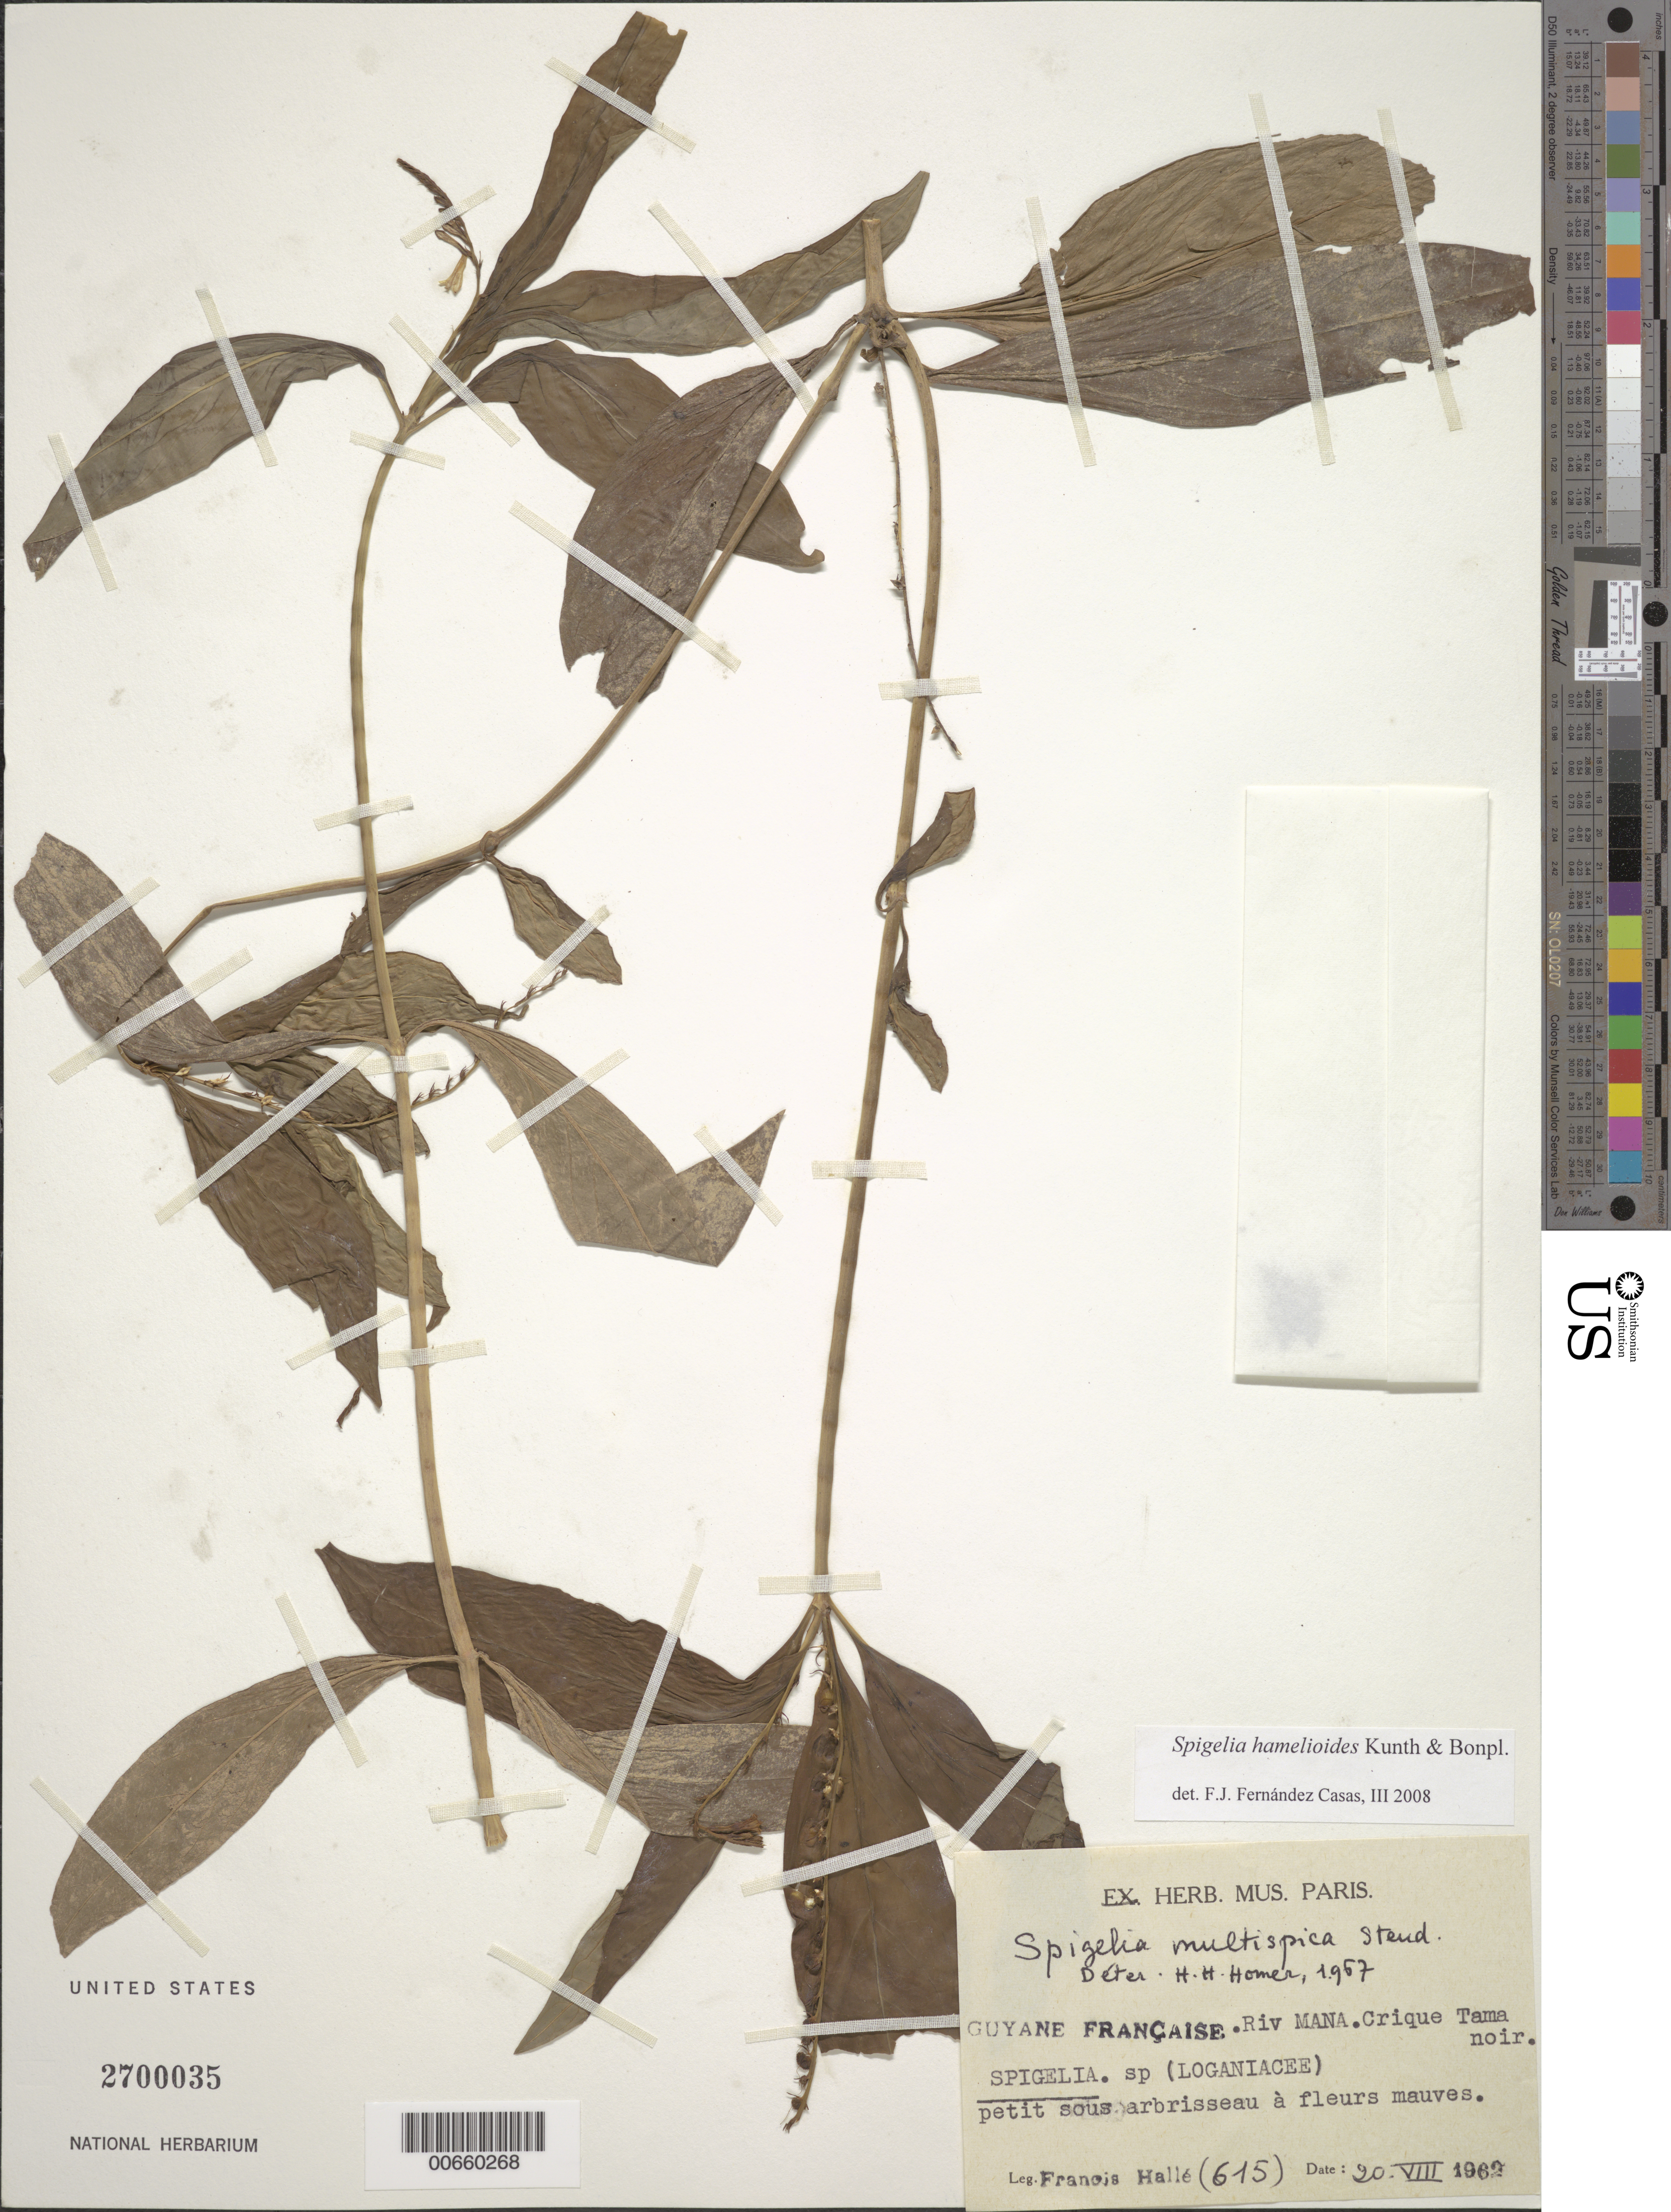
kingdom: Plantae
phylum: Tracheophyta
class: Magnoliopsida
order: Gentianales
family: Loganiaceae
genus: Spigelia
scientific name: Spigelia hamelioides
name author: Kunth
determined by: Fernández Casas, F. J.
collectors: F. Hallé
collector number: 615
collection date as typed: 20-Aug-62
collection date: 1962-08-20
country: French Guiana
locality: Rivière Mana, crique Tamanoir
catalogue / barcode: US 2700035